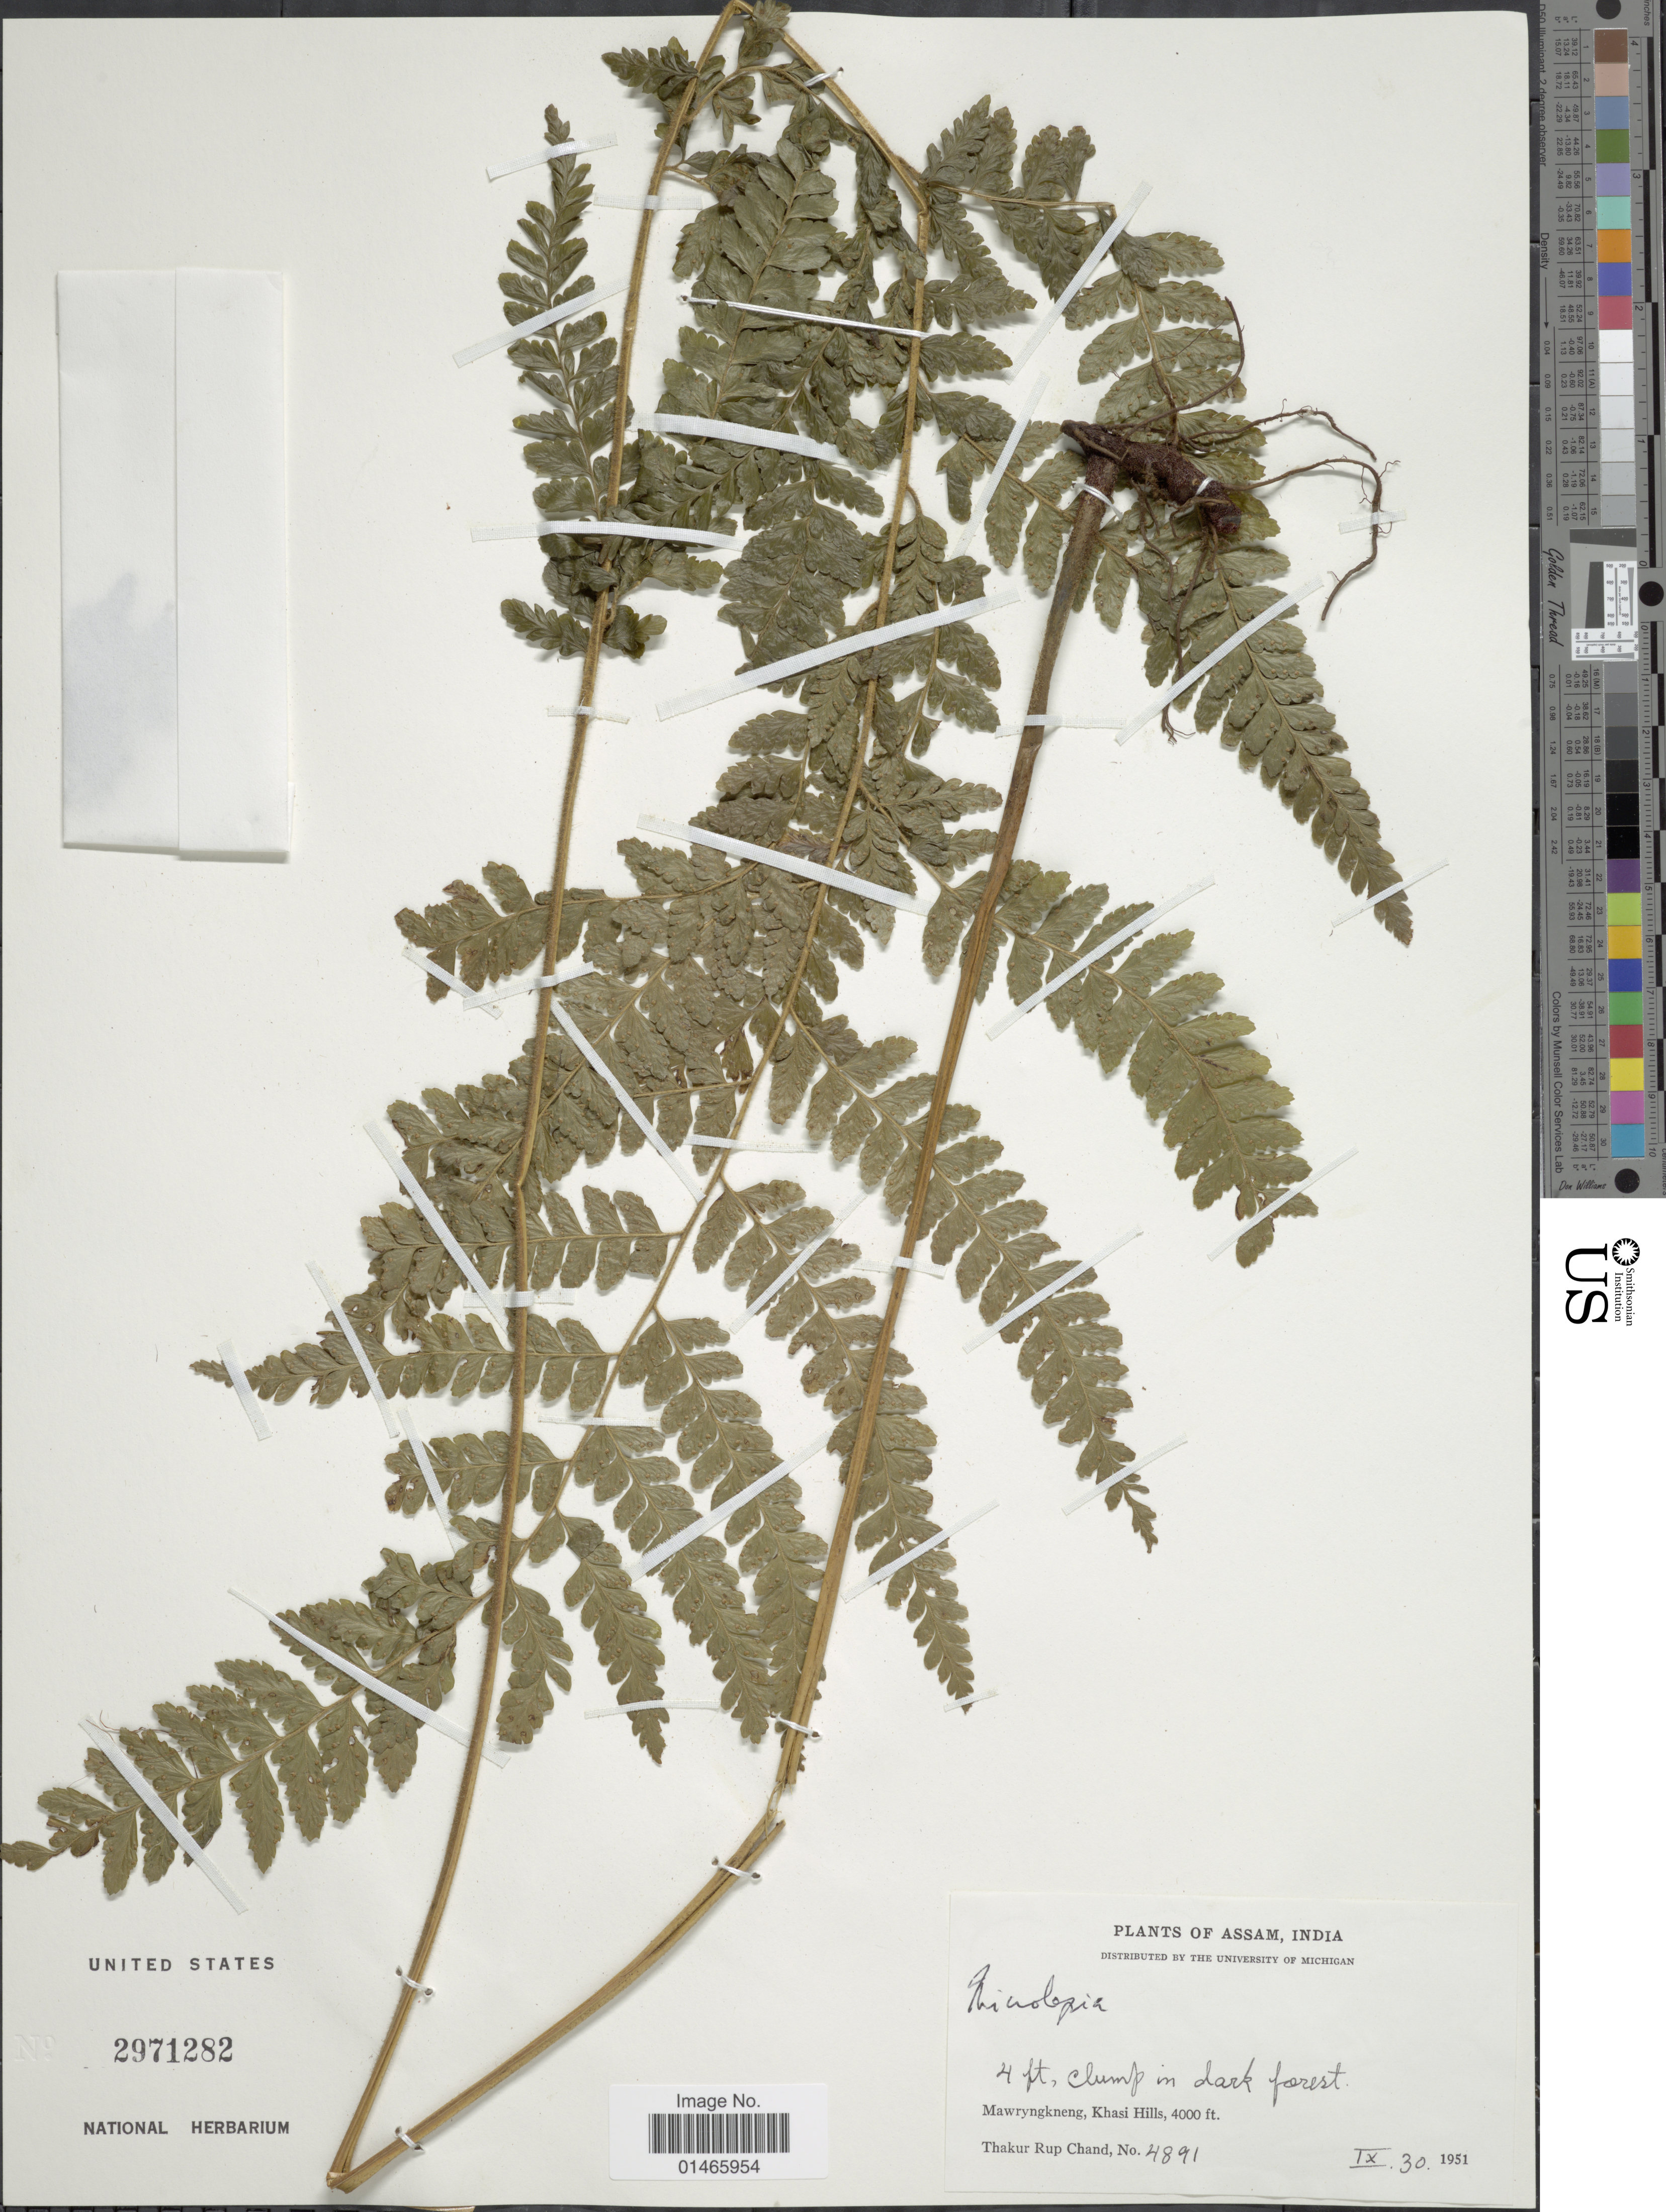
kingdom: Plantae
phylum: Tracheophyta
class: Polypodiopsida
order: Polypodiales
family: Dennstaedtiaceae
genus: Microlepia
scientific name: Microlepia sp.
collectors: T. R. Chand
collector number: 4891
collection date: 1951-09-30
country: India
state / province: Meghalaya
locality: Mawryngkneng, Khasi Hills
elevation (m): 1219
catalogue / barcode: US 2971282